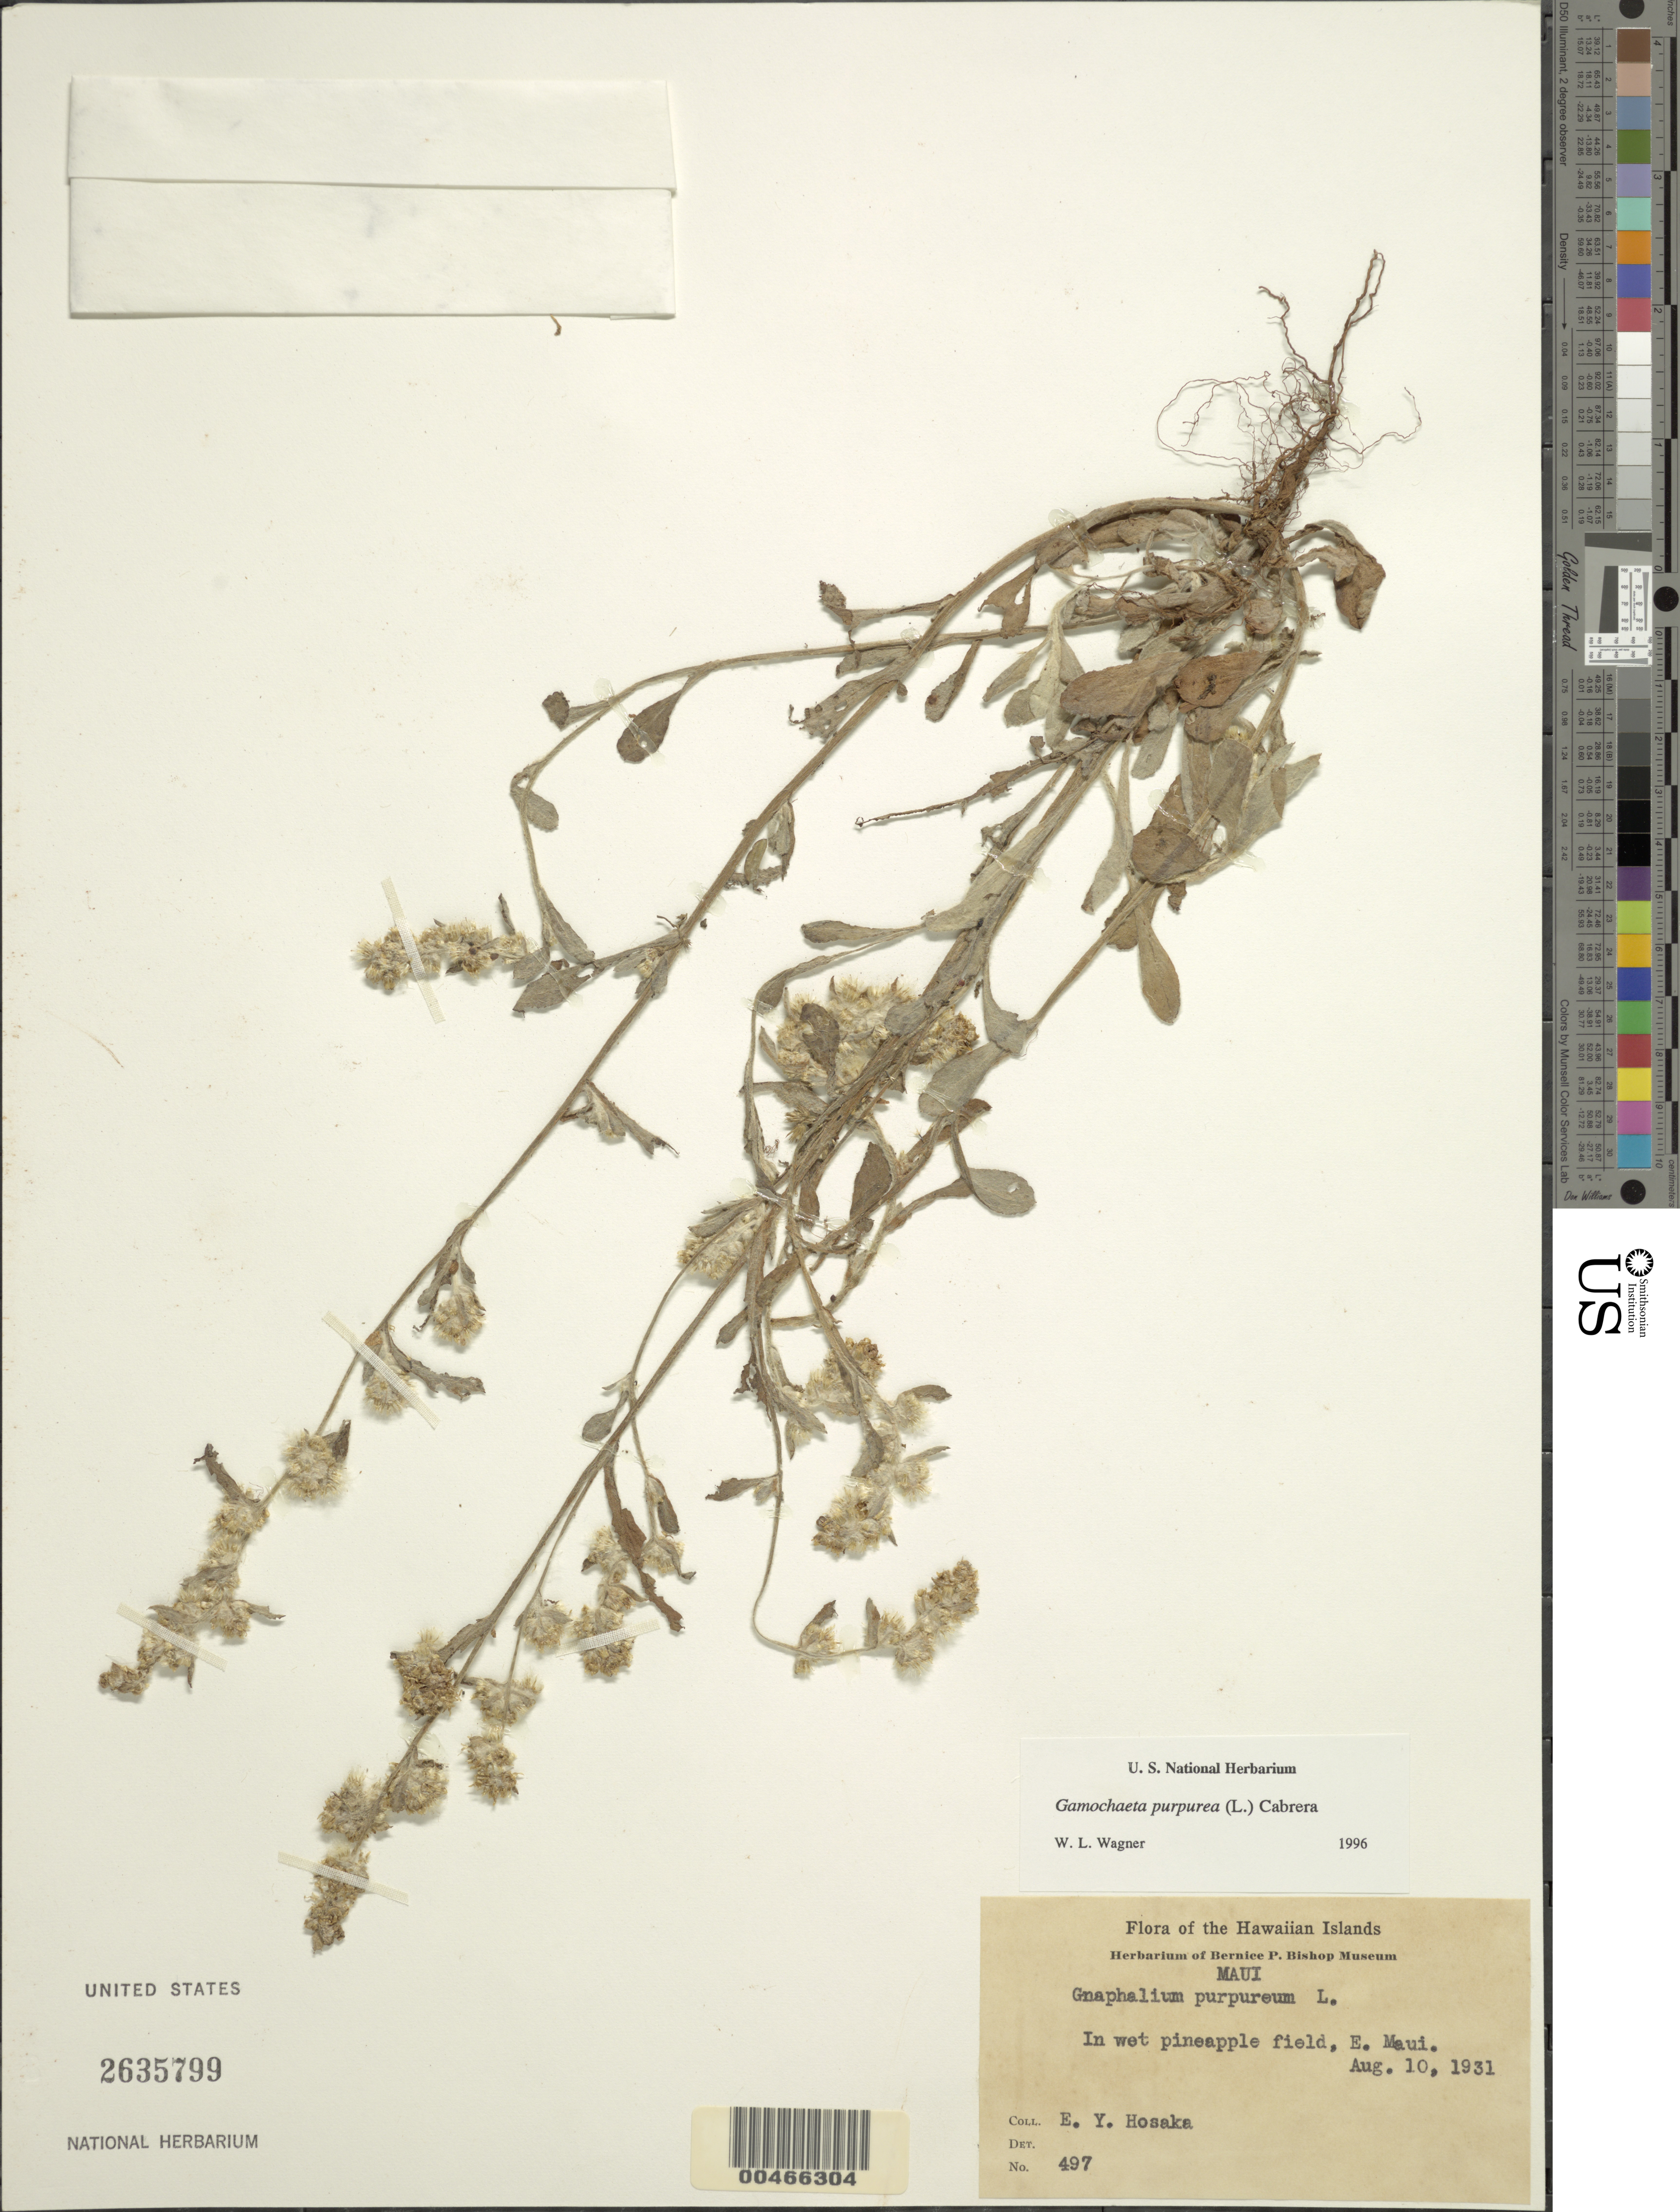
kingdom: Plantae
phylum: Tracheophyta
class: Magnoliopsida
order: Asterales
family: Asteraceae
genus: Gamochaeta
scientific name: Gamochaeta purpurea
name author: (L.) Cabrera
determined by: Wagner, W. L., (BOT), Smithsonian Institution - National Museum of Natural History (UNITED STATES)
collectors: E. Y. Hosaka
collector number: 497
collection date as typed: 10 Aug 1931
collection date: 1931-08-10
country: United States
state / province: Hawaii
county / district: Maui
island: Maui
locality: E Maui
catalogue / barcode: US 2635799